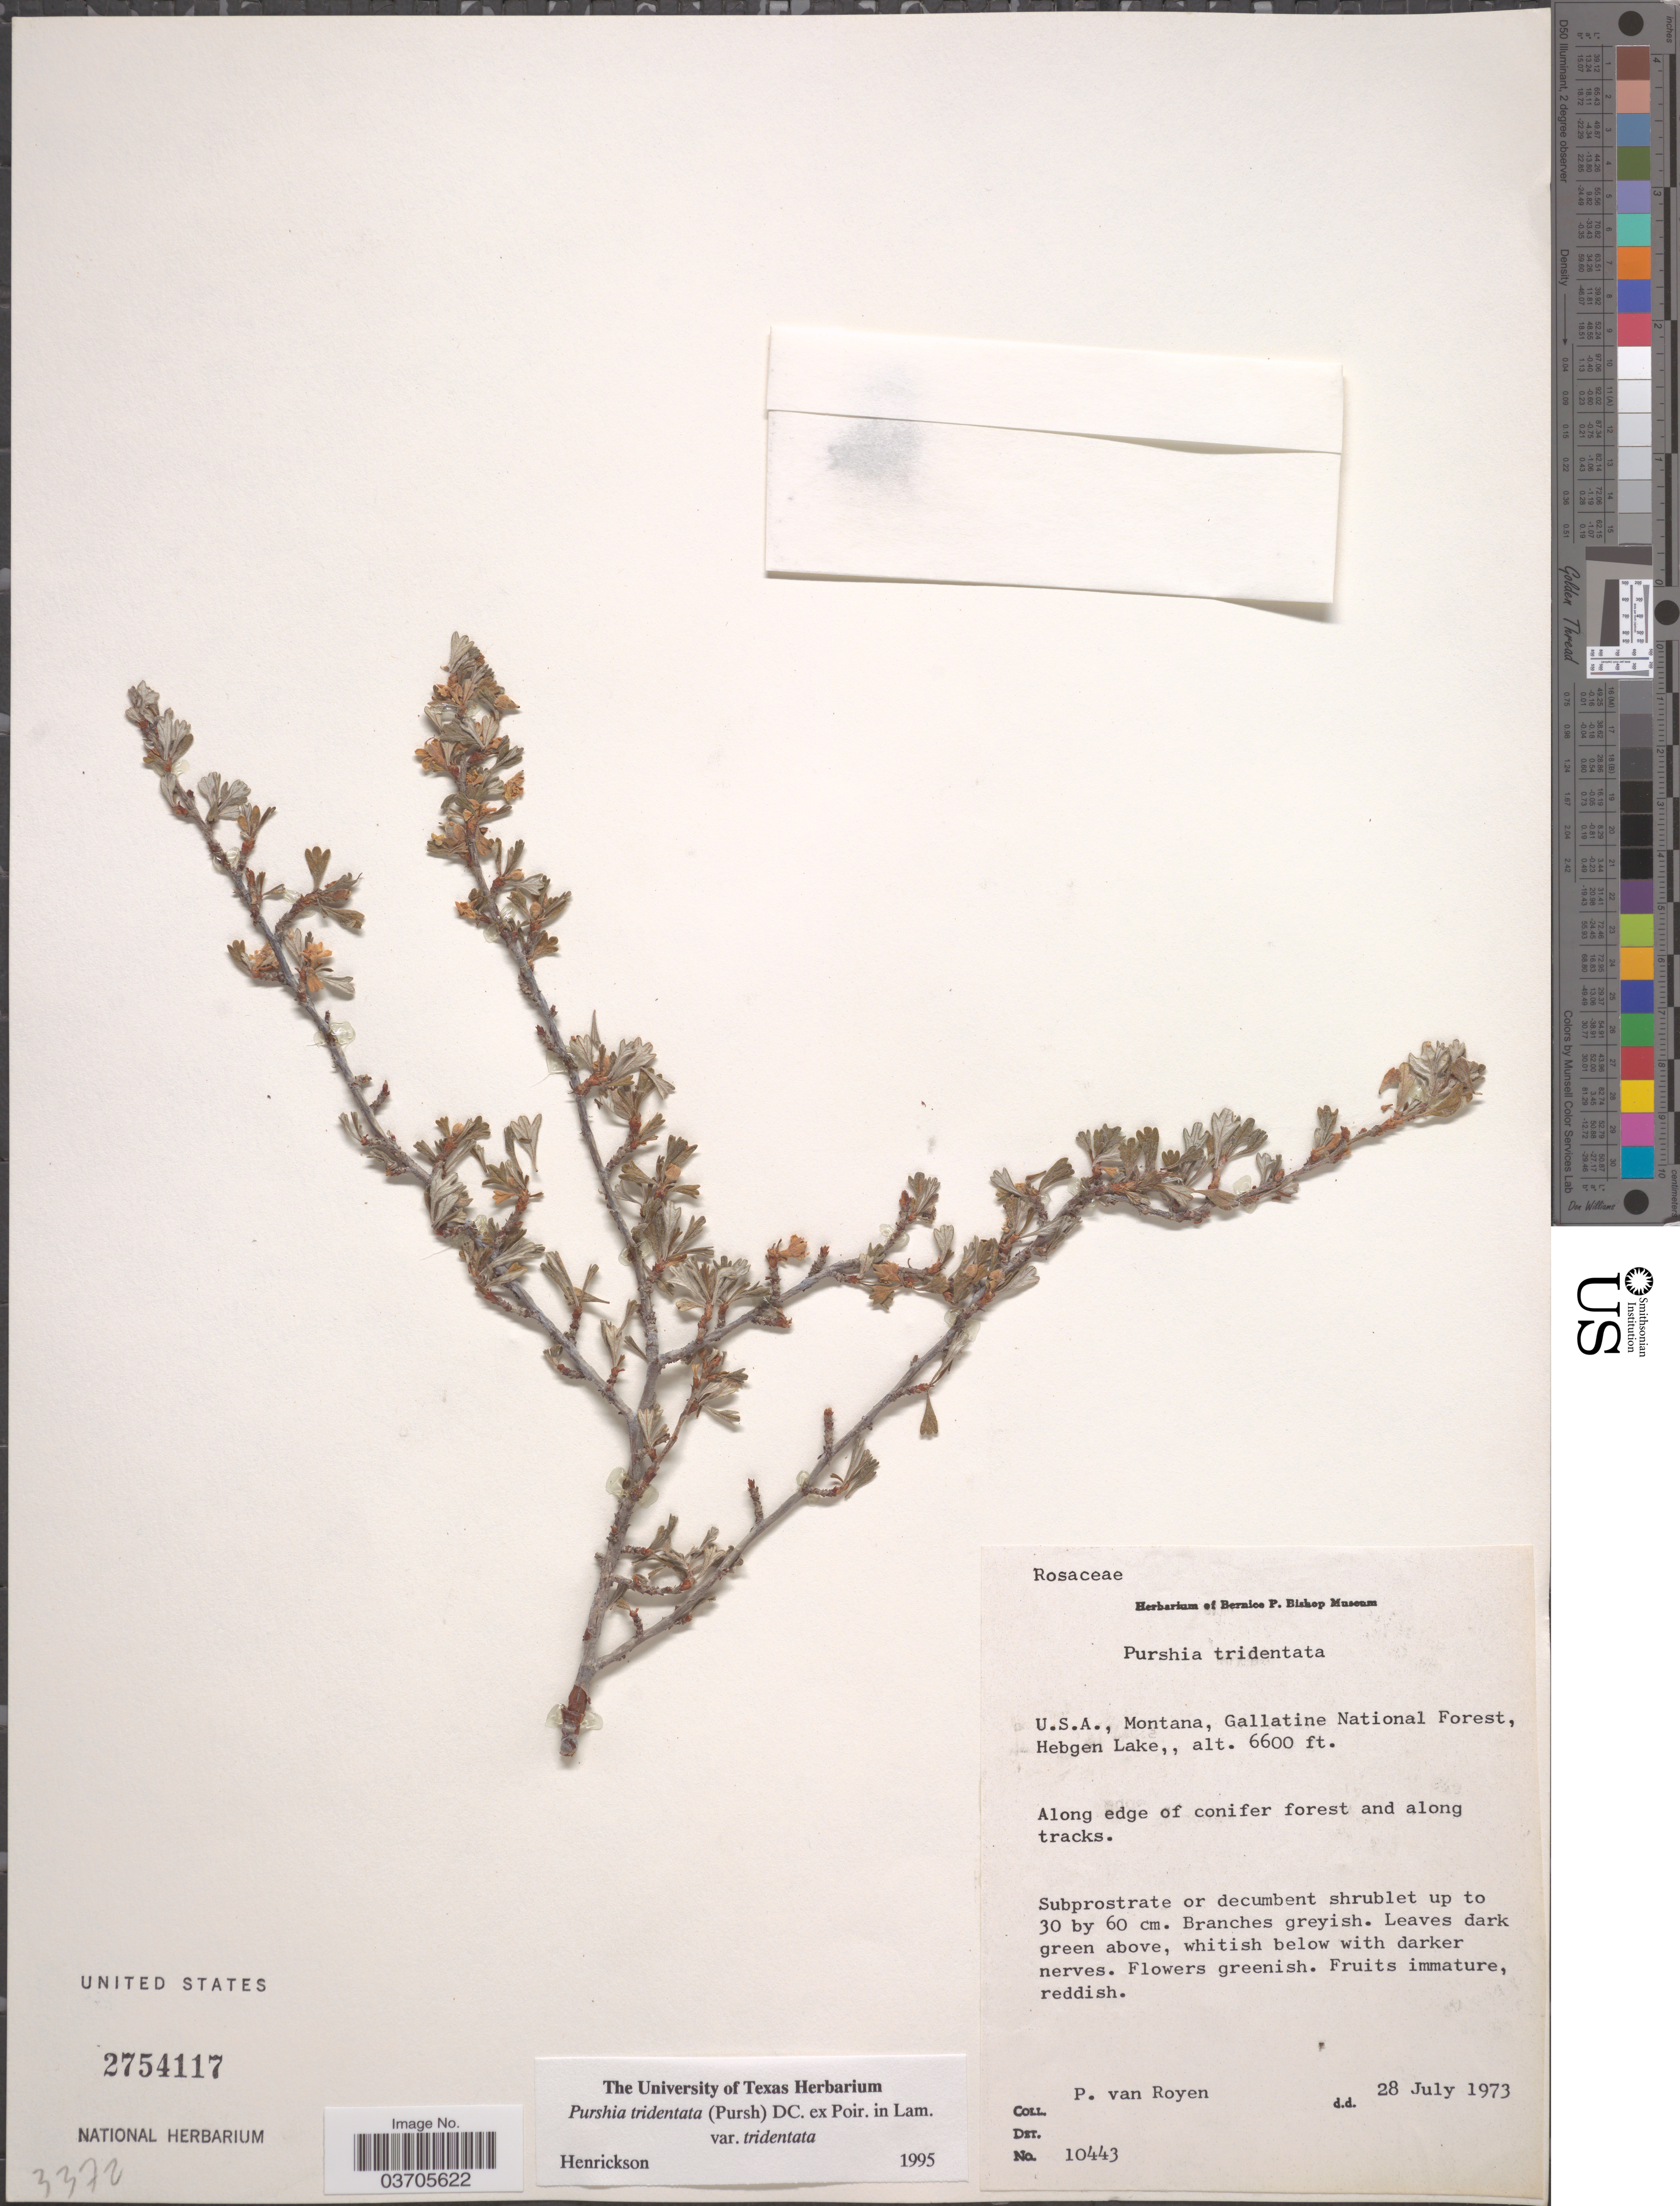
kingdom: Plantae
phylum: Tracheophyta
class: Magnoliopsida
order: Rosales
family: Rosaceae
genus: Purshia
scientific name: Purshia tridentata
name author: (Pursh) DC.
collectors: P. van Royen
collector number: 10443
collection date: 1973-07-28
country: United States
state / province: Montana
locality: Gallatine National Forest, Hebgen Lake.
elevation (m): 2012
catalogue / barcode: US 2754117